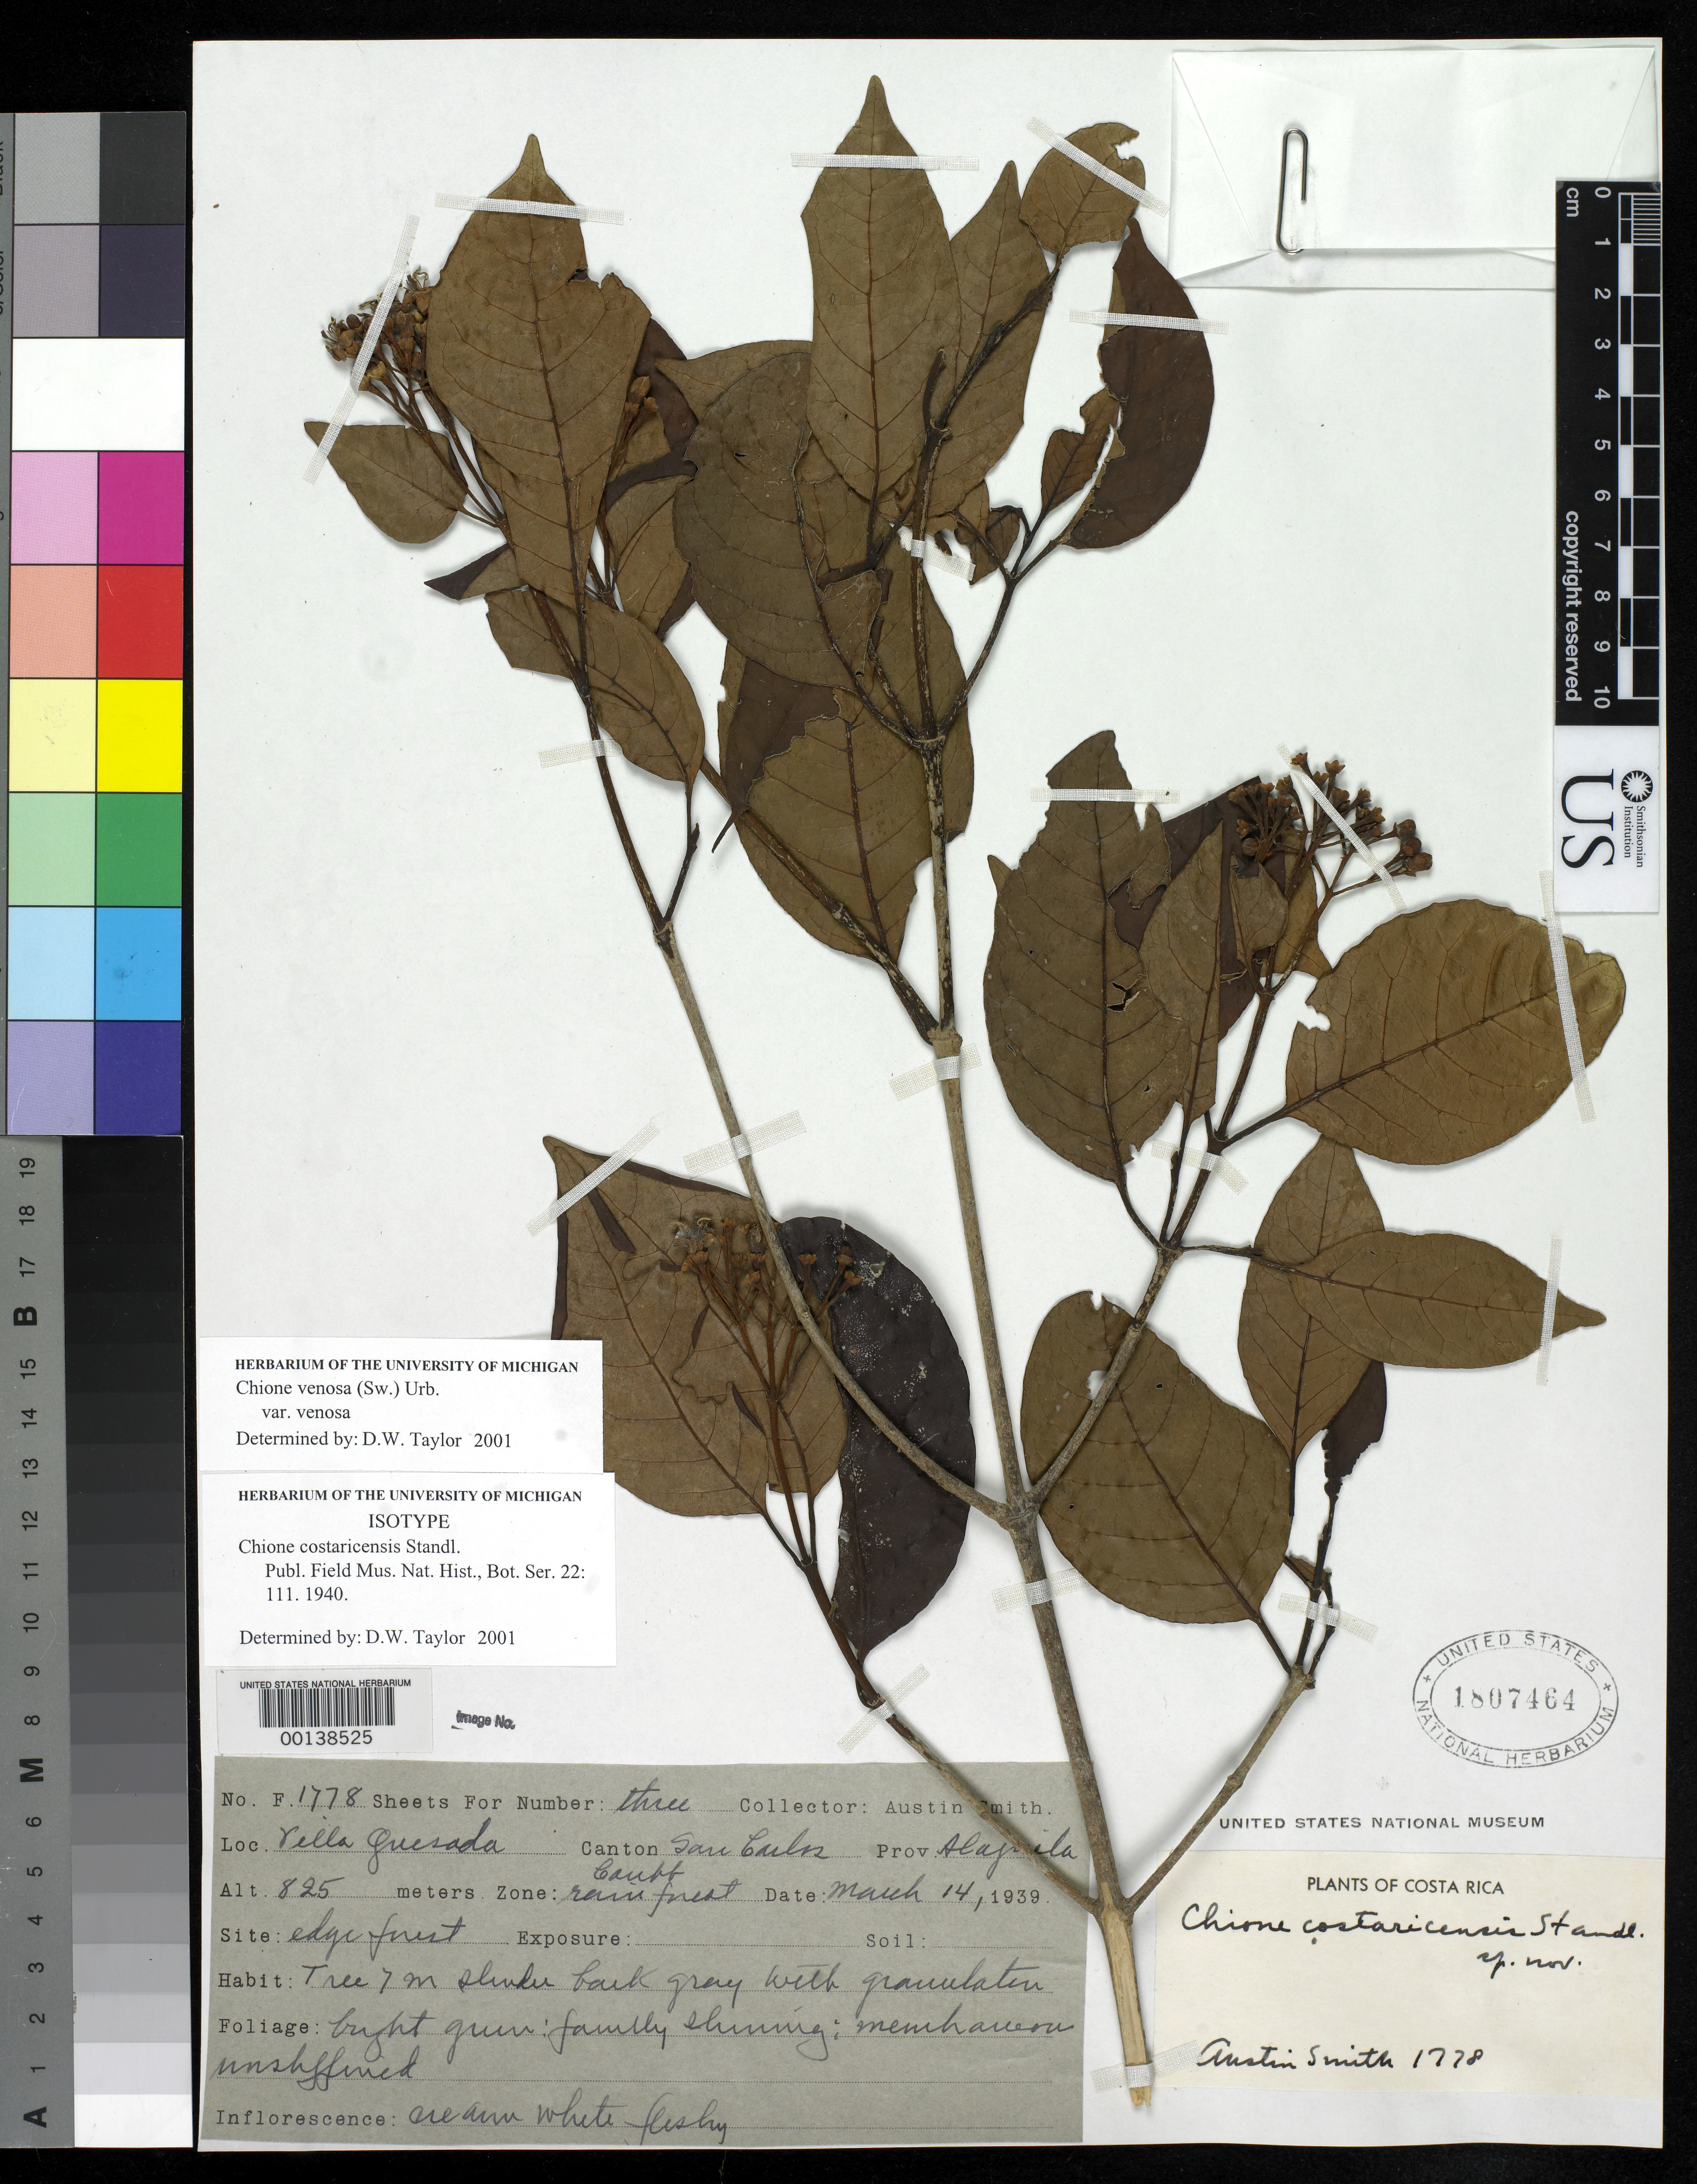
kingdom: Plantae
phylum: Tracheophyta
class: Magnoliopsida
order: Gentianales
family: Rubiaceae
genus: Chione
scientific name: Chione costaricensis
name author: Standl.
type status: Isotype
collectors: Aust P. Smith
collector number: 1778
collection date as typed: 14 Mar 1939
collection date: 1939-03-14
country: Costa Rica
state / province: Alajuela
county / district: San Carlos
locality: Villa Quesada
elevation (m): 825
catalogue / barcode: US 1807464